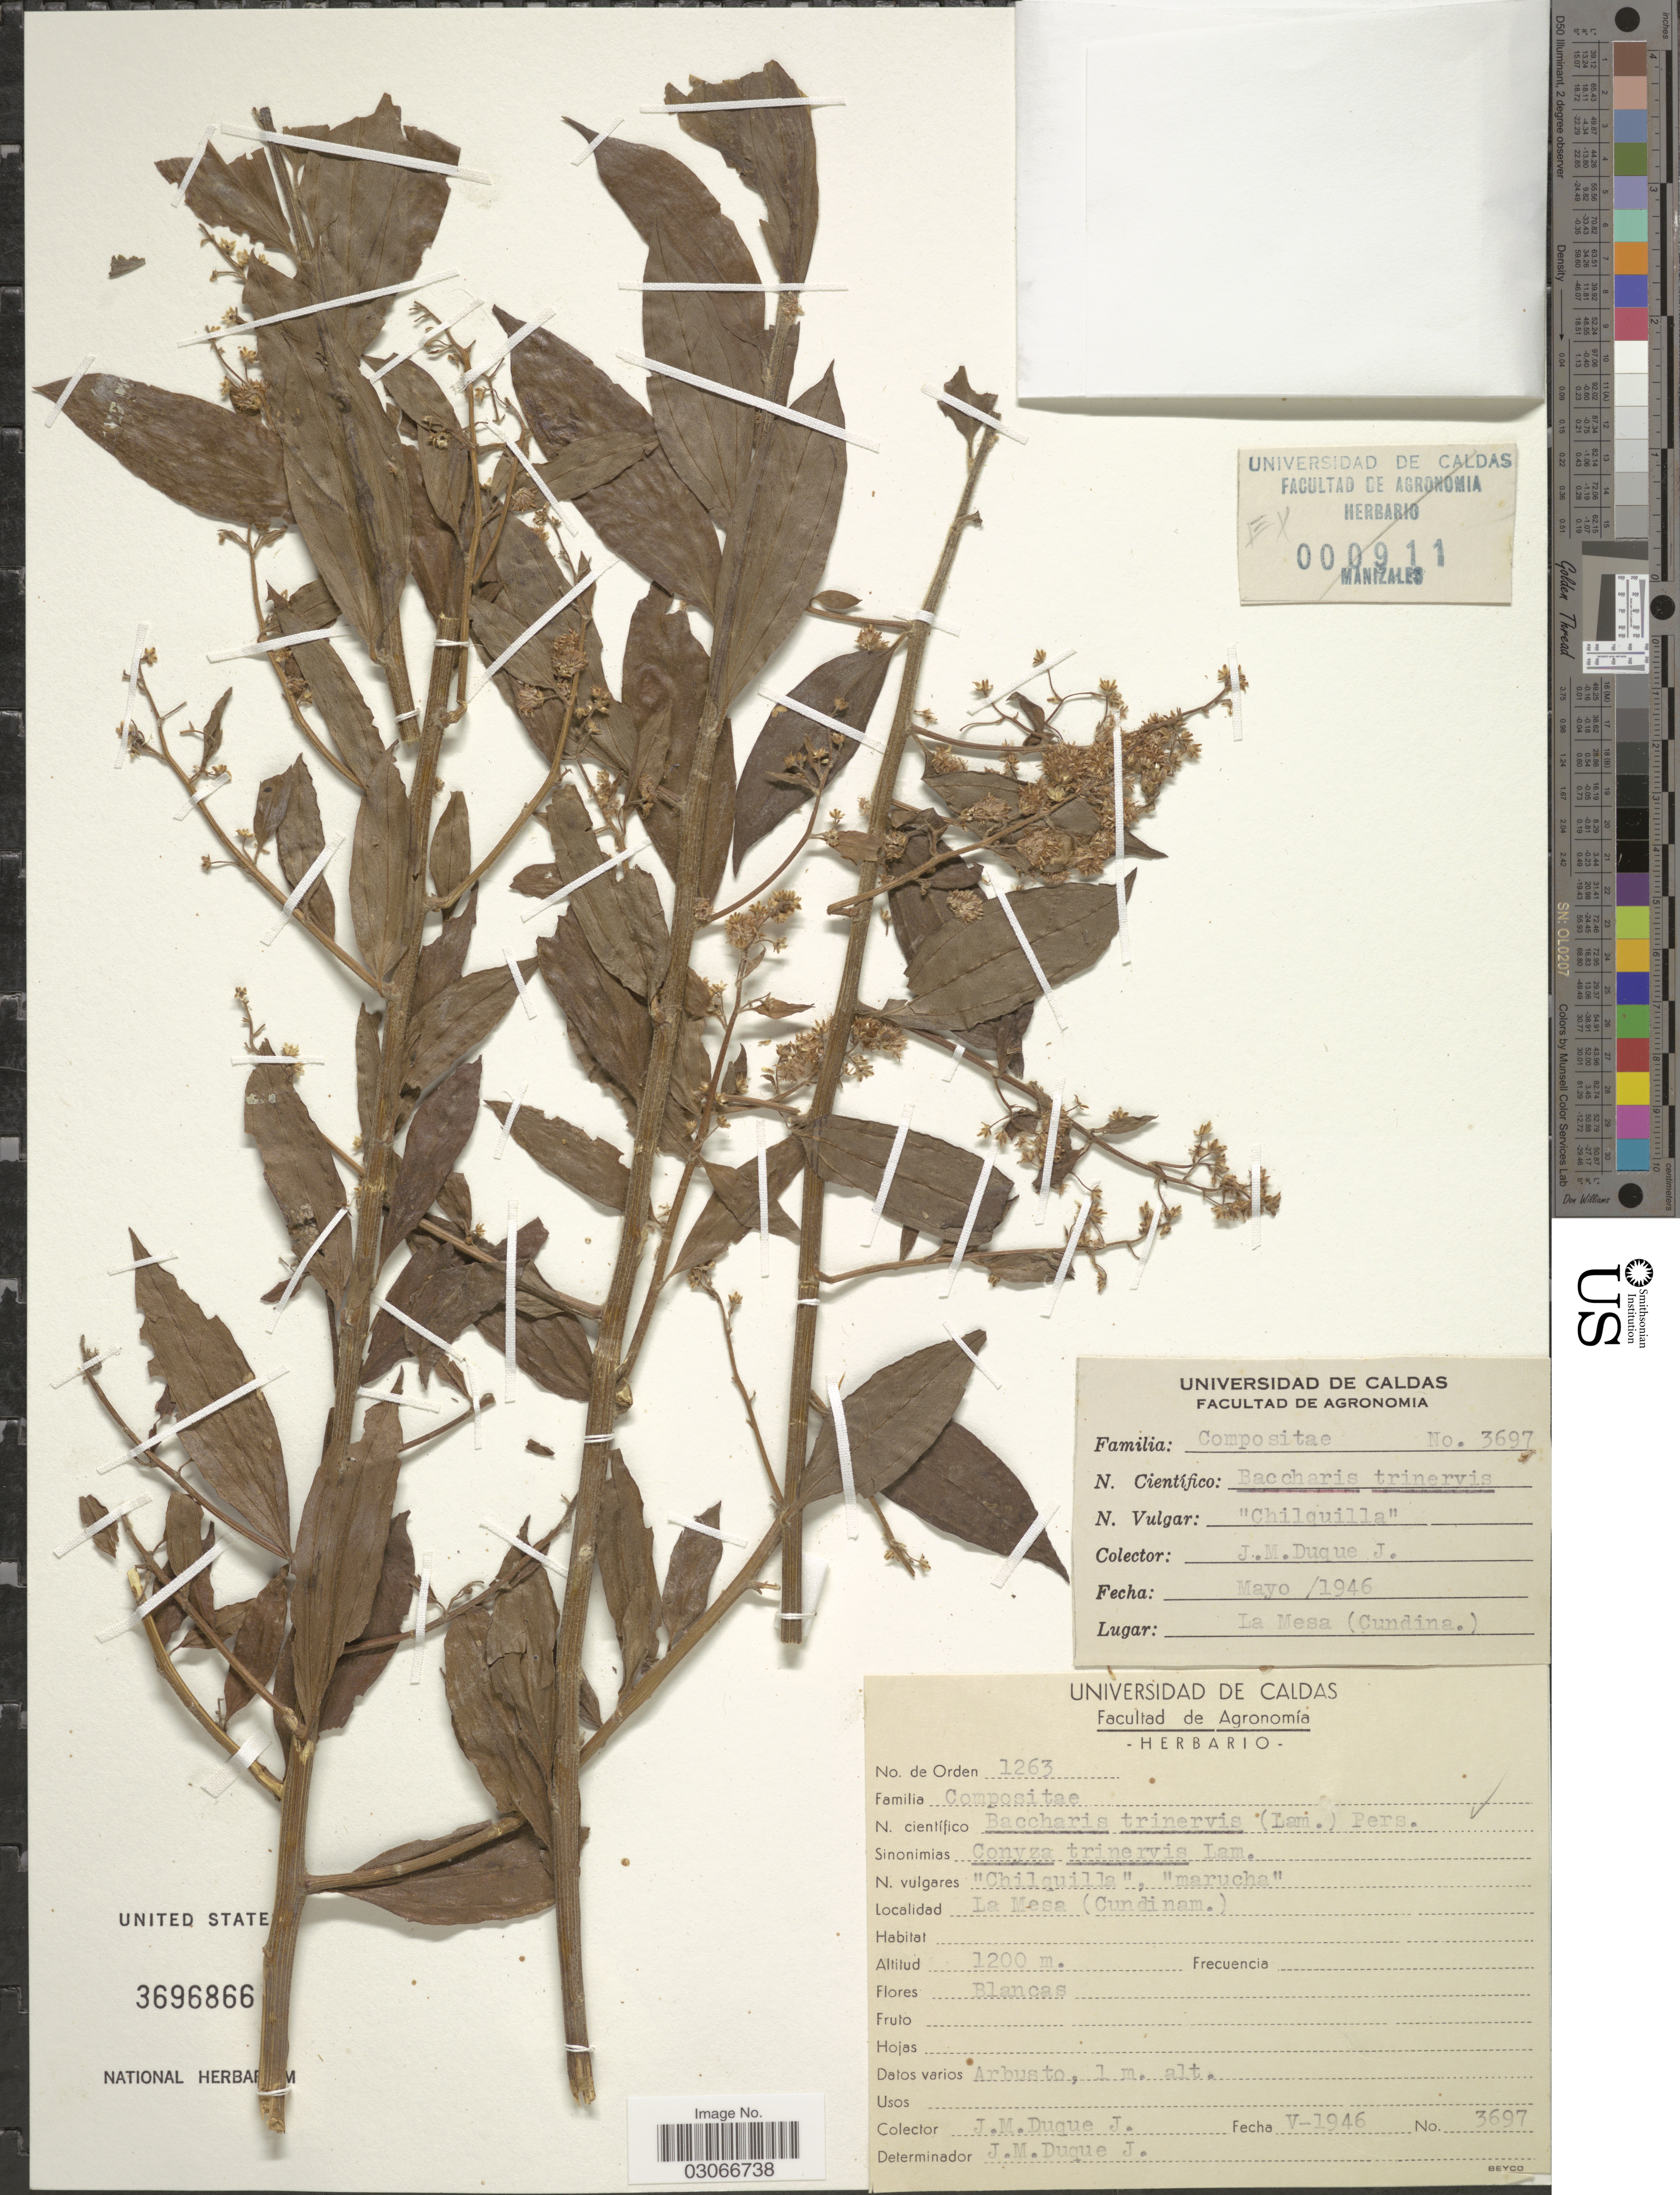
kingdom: Plantae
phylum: Tracheophyta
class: Magnoliopsida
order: Asterales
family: Asteraceae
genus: Baccharis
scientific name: Baccharis trinervis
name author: (Lam.) Pers.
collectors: J. M. Duque Jaramillo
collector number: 3697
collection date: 1946-05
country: Colombia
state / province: Cundinamarca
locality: La Mesa (Cundinam.).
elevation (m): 1200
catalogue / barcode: US 3696866